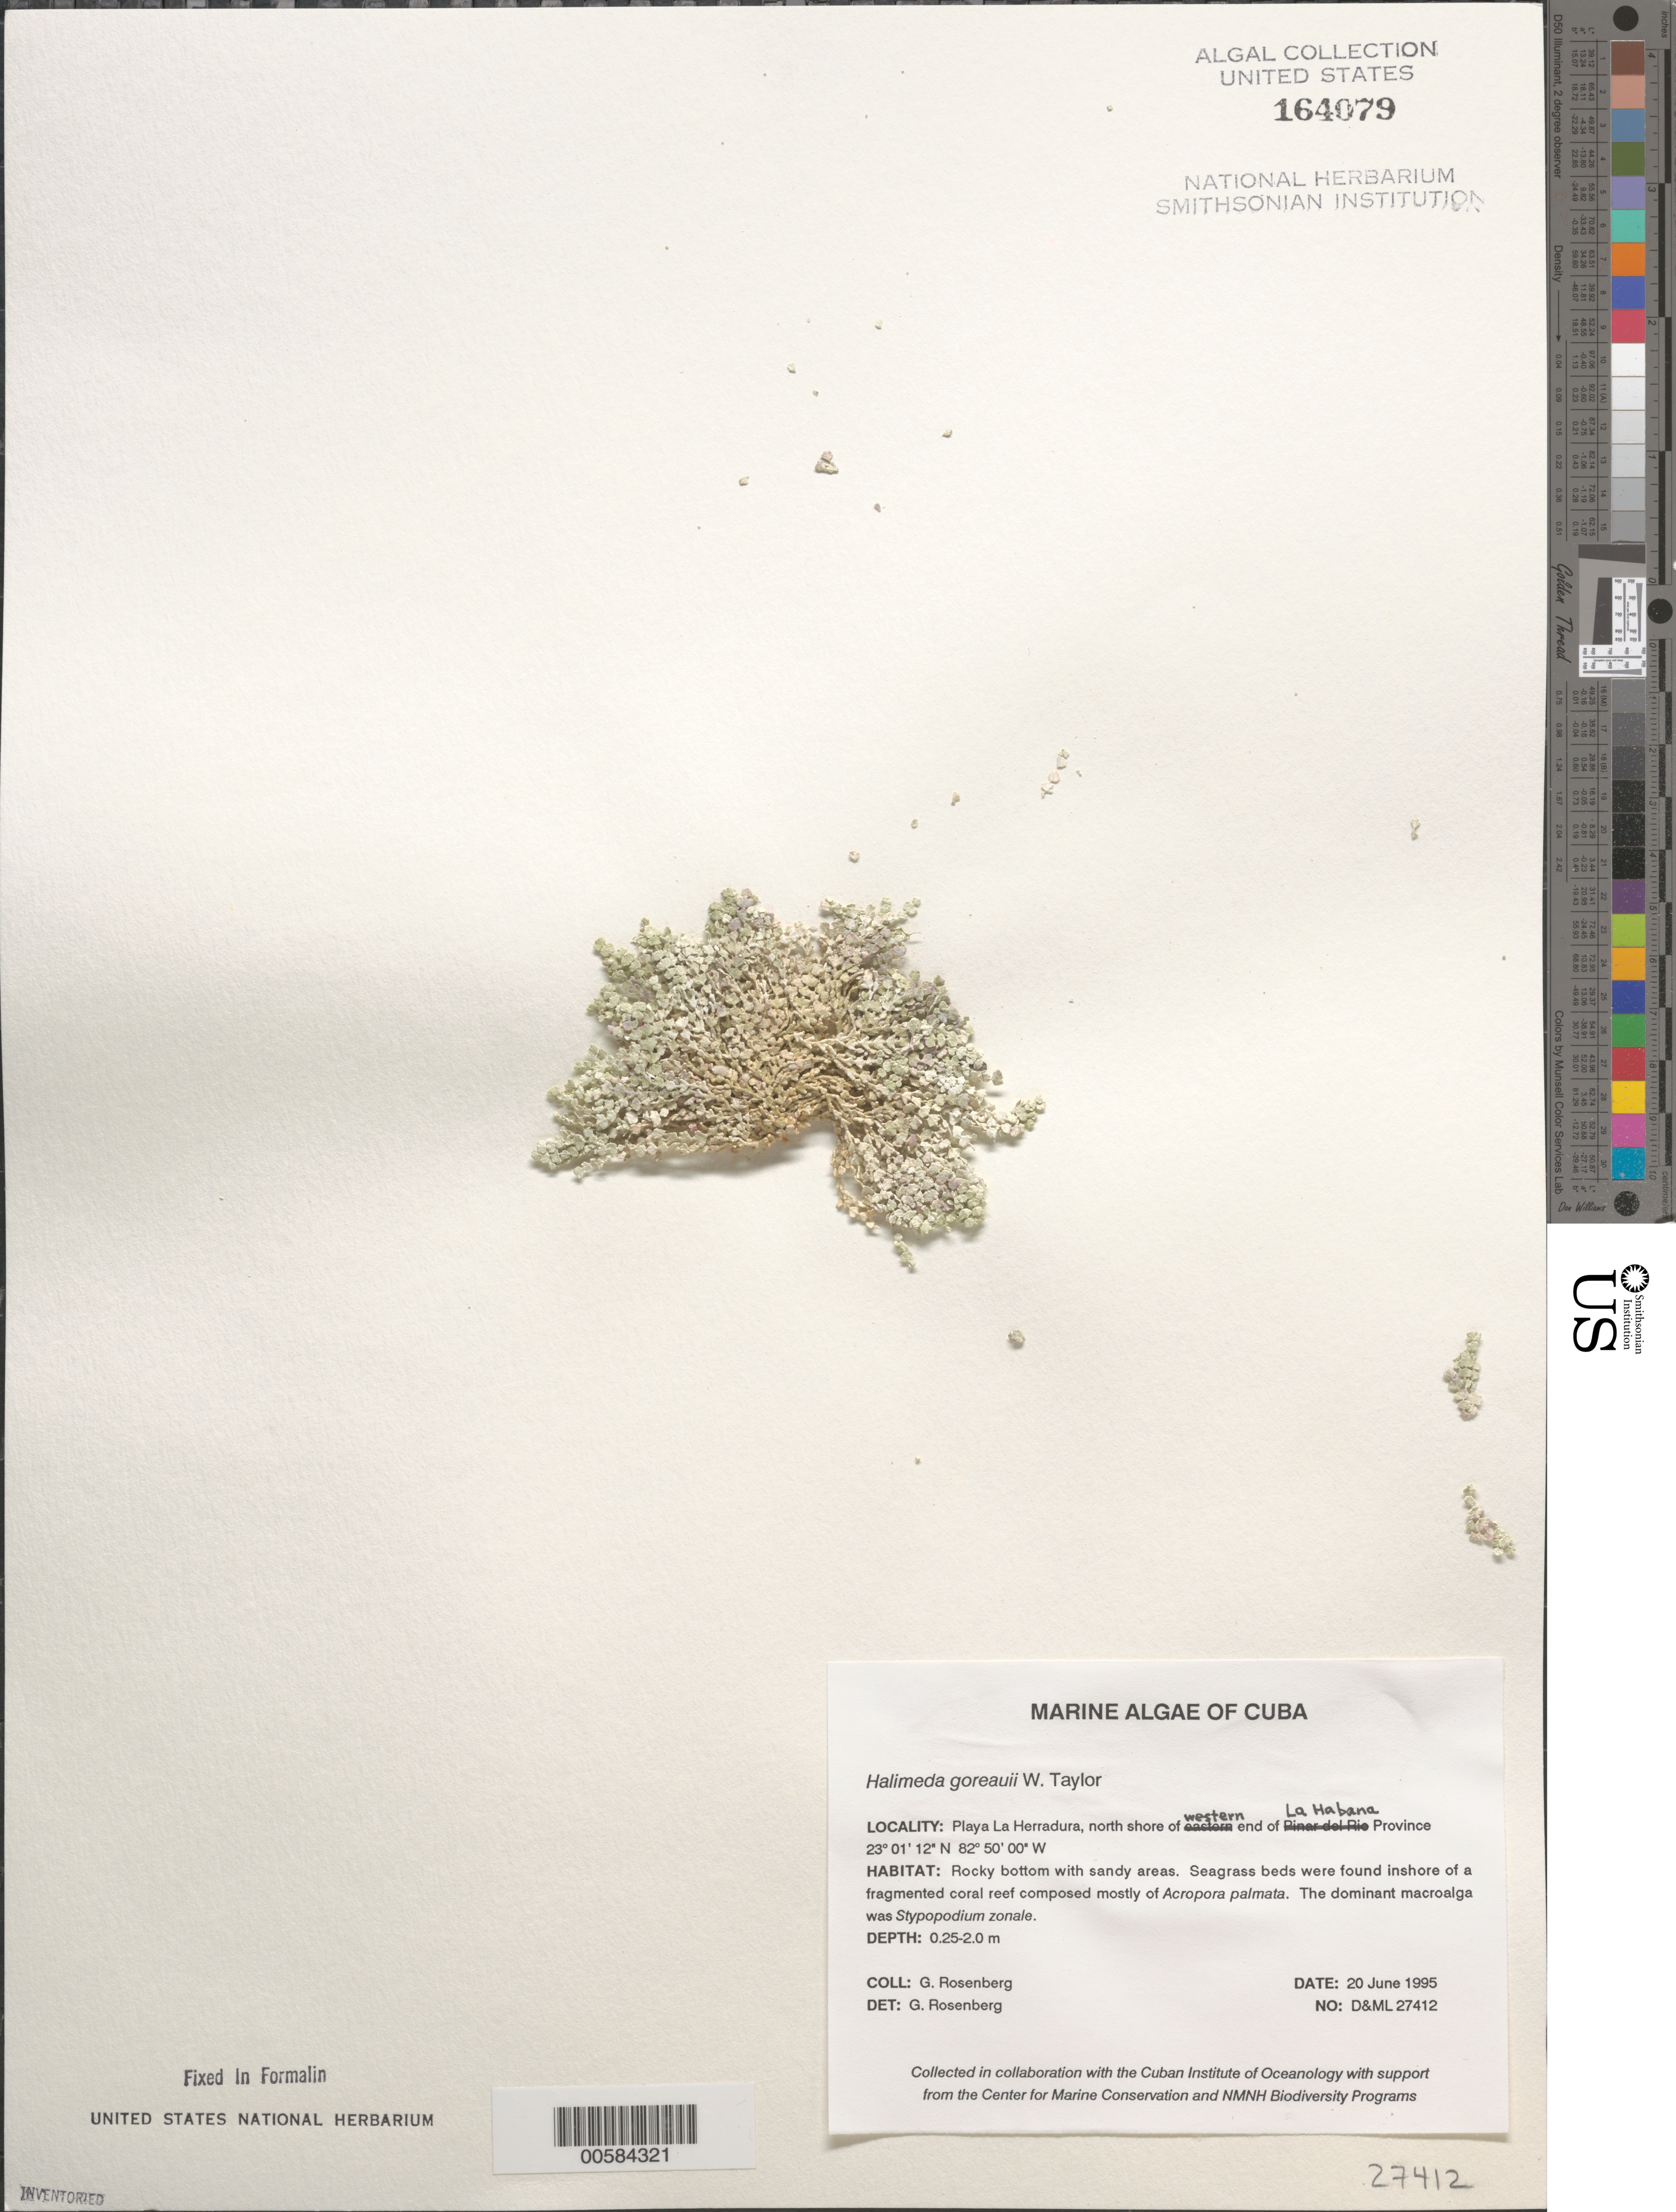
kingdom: Plantae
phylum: Chlorophyta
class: Ulvophyceae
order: Bryopsidales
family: Halimedaceae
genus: Halimeda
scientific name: Halimeda goreaui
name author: W.R. Taylor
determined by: Rosenberg, G.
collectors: G. Rosenberg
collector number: D&ML 27412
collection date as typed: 20 Jun 1995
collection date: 1995-06-20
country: Cuba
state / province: La Habana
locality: Playa la herradura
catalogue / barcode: US 164079